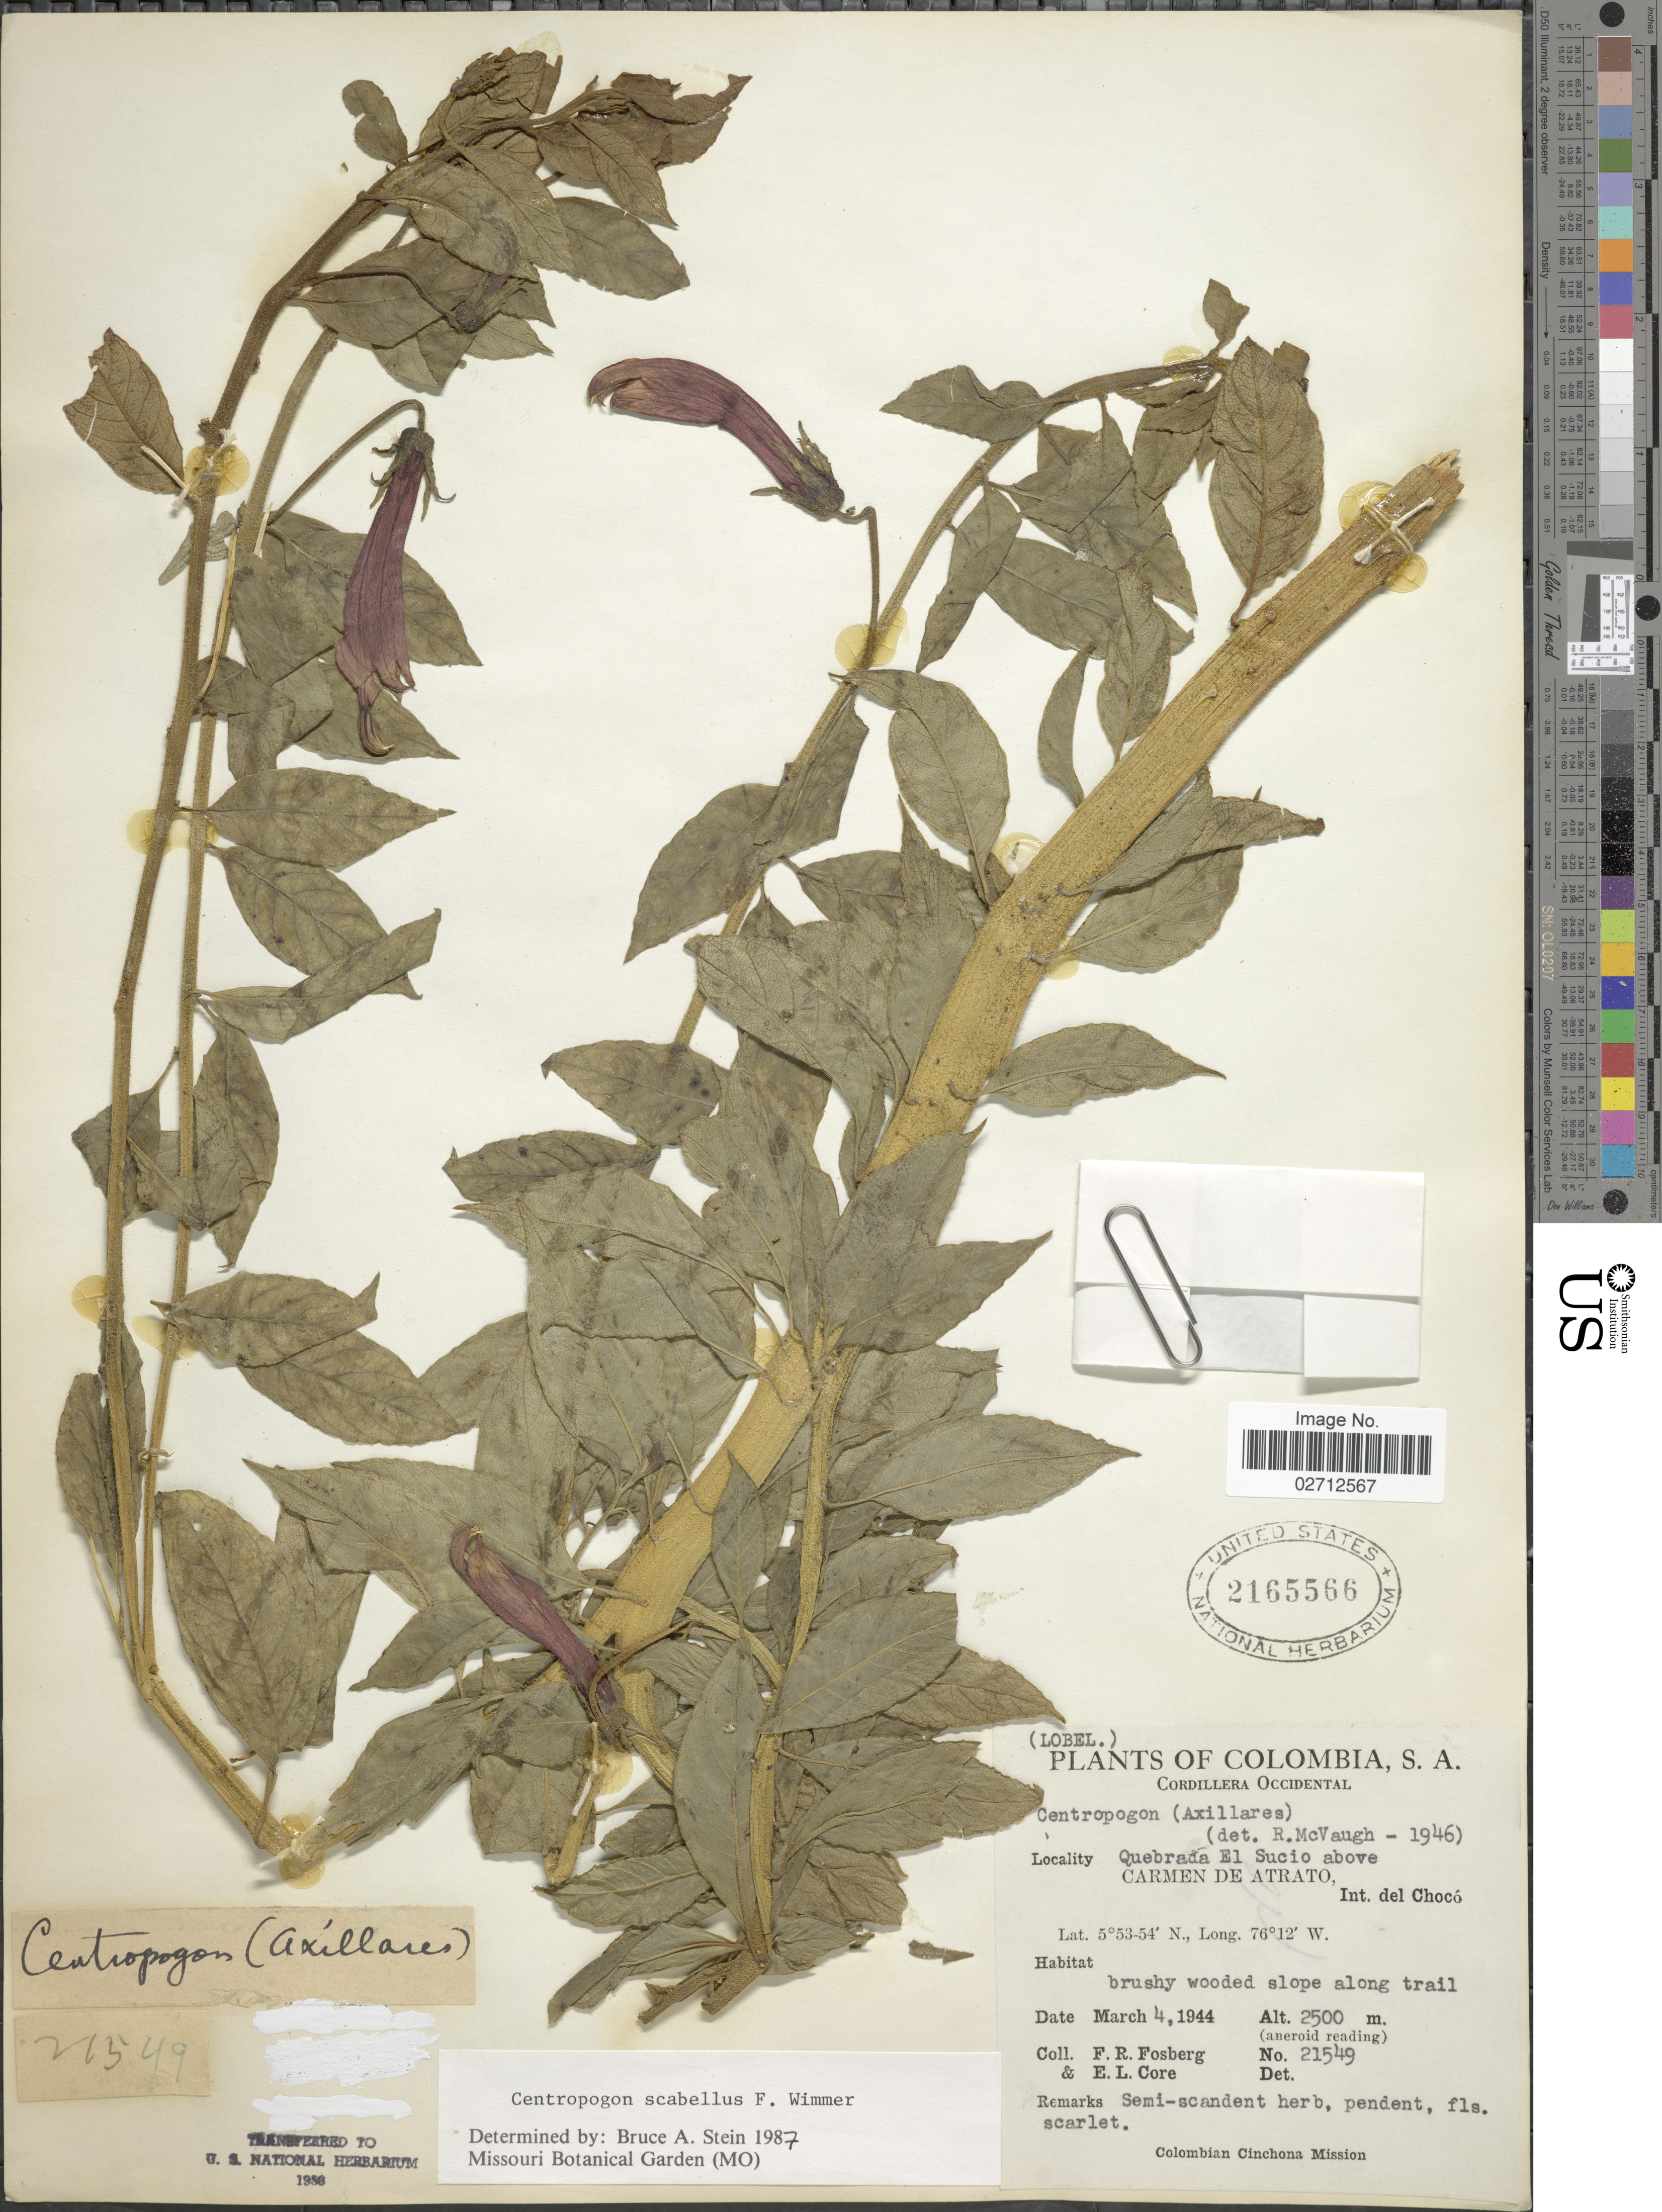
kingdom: Plantae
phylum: Tracheophyta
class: Magnoliopsida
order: Asterales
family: Campanulaceae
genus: Centropogon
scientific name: Centropogon scabellus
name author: E. Wimm.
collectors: F. R. Fosberg & E. L. Core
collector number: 21549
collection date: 1944-03-04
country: Colombia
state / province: Chocó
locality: Cordillera Occidental, Quebrada EL Sucio above Carmen de Atrato, Int del Chocó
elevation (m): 2500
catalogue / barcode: US 2165566